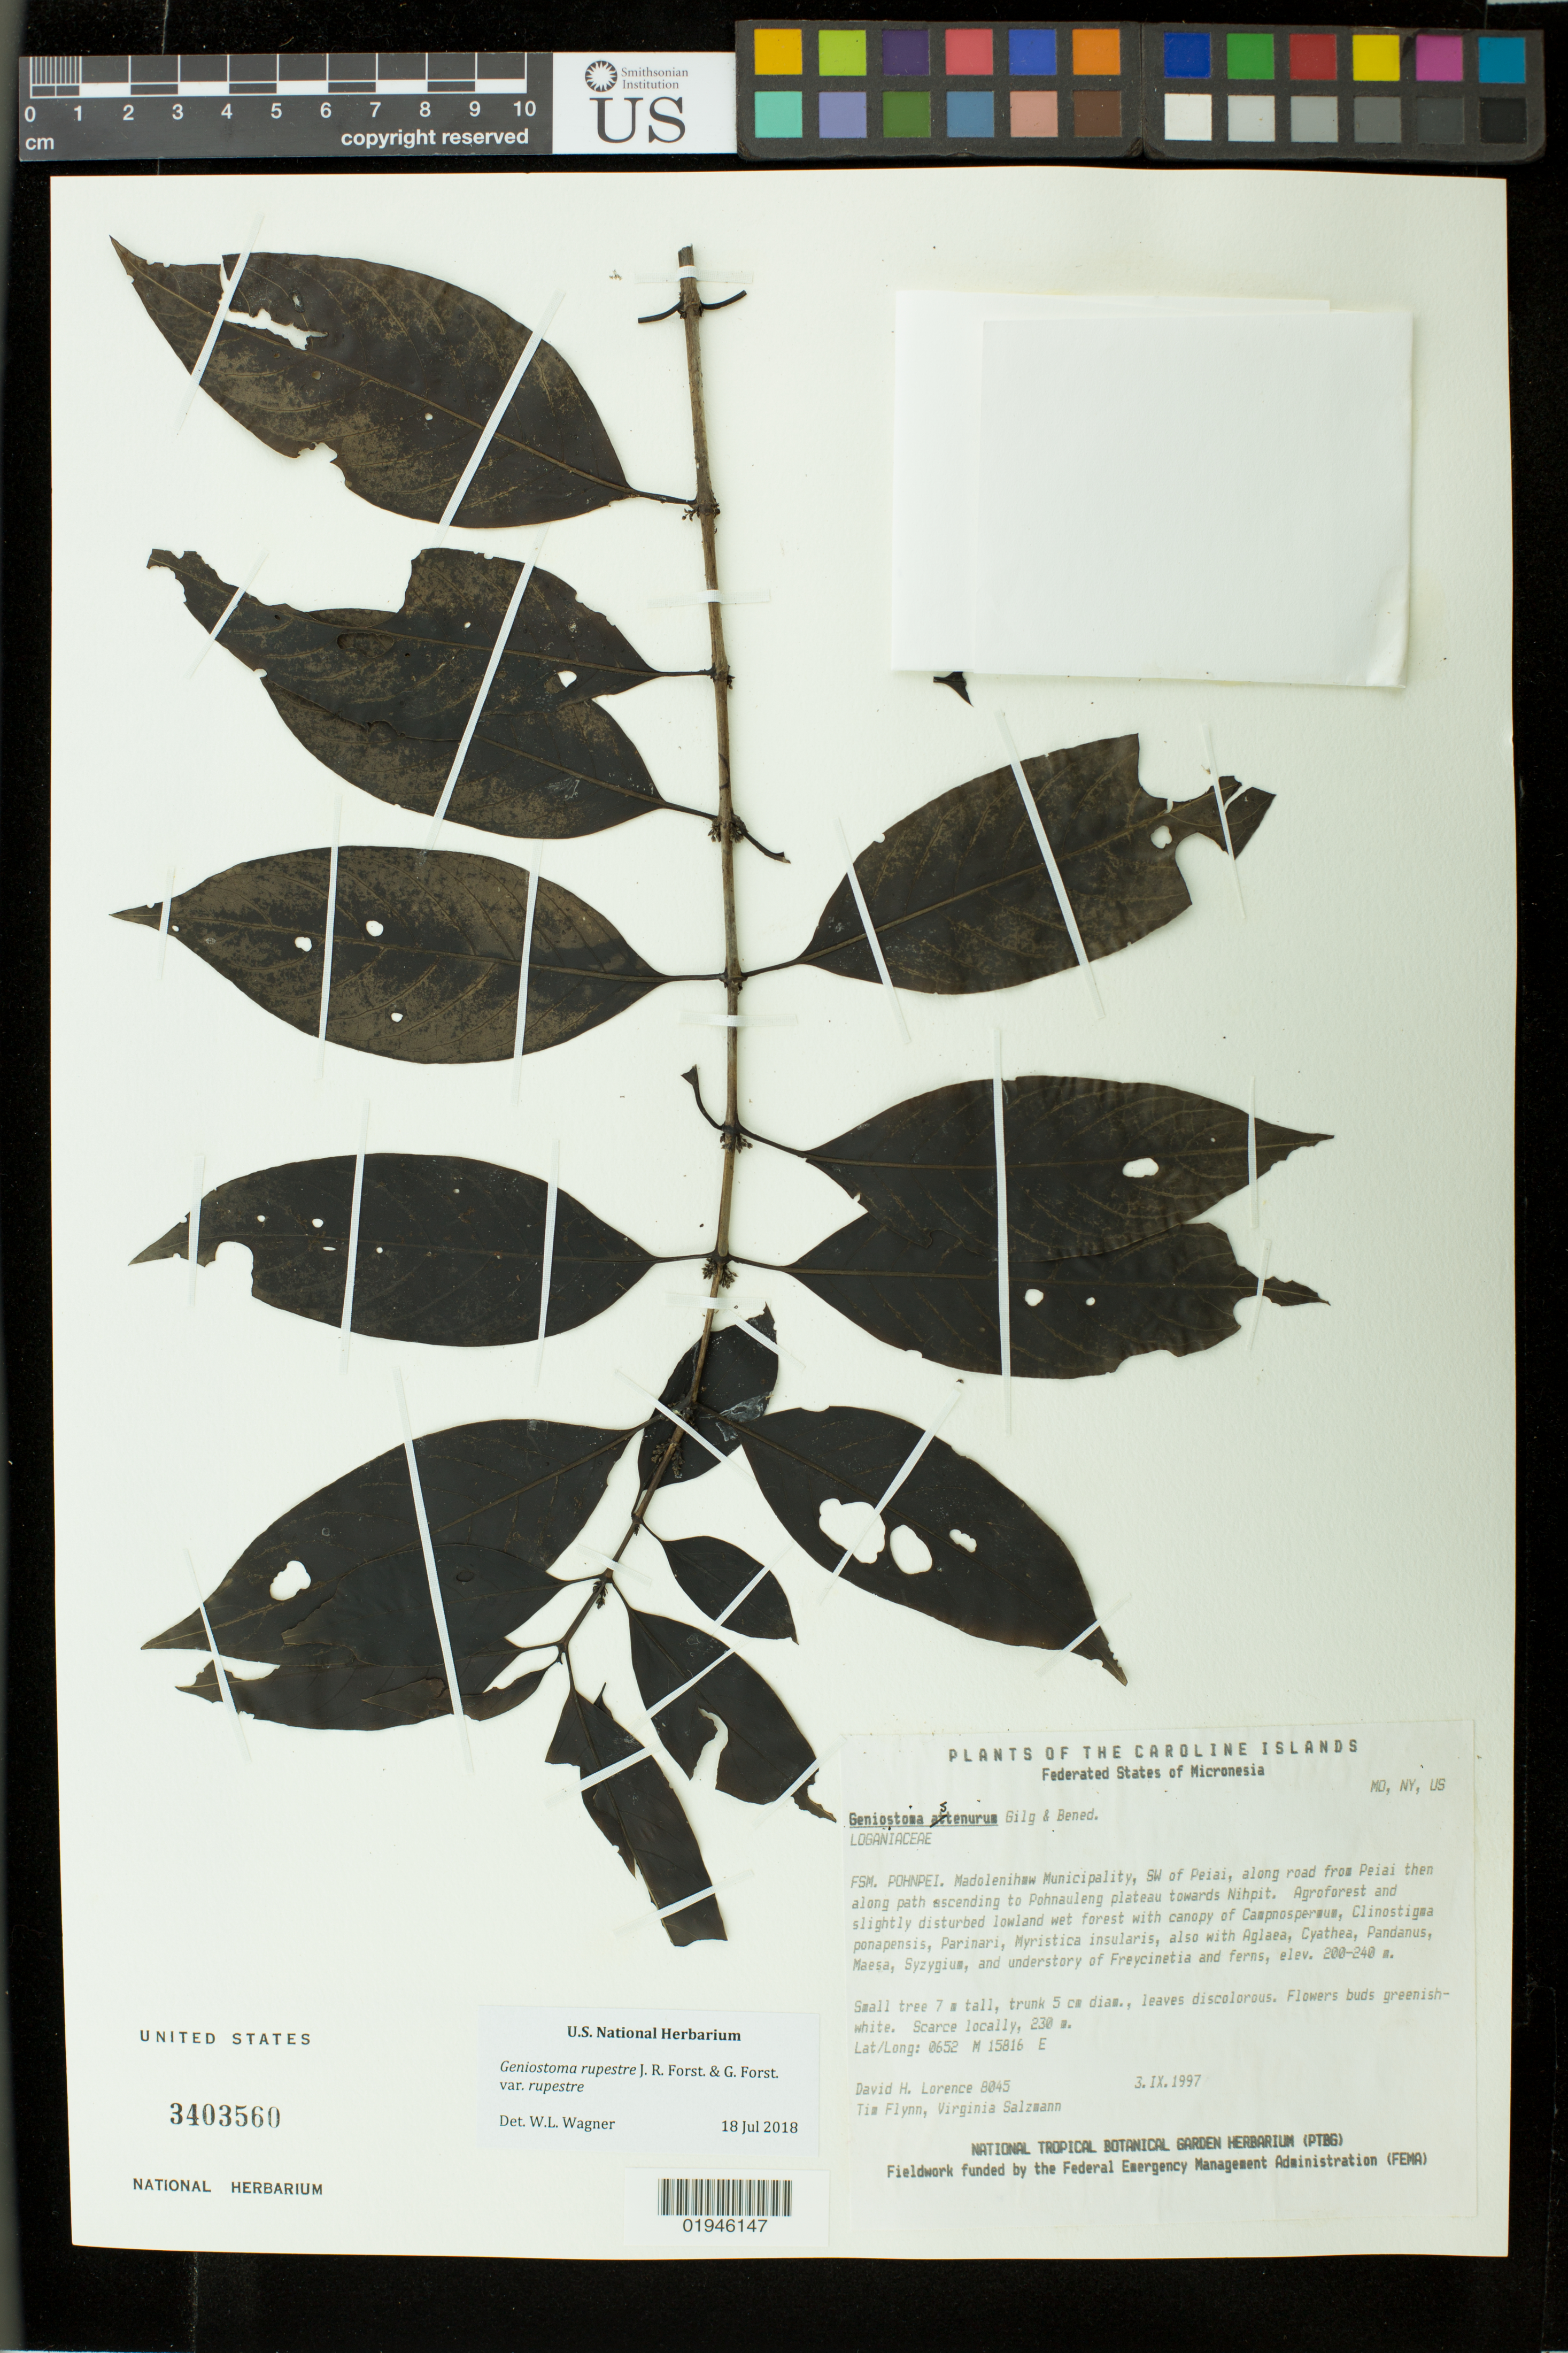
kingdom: Plantae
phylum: Tracheophyta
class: Magnoliopsida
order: Gentianales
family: Loganiaceae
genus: Geniostoma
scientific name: Geniostoma rupestre var. rupestre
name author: J.R. Forst. & G. Forst.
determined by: Wagner, W. L., (BOT), Smithsonian Institution - National Museum of Natural History (UNITED STATES)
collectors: D. Lorence, T. Flynn & V. Salzmann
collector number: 8045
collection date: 1997-09-03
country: Micronesia, Federated States of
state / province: Pohnpei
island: Pohnpei [Ponape]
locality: Madolenihaw Municipality, SW of Peiai, along road from peiai then along path ascending to Pohnauleng plateau towards Nihpit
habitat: Agroforest and slightly disturbed lowland wet forest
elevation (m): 230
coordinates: N, E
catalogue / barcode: US 3403560